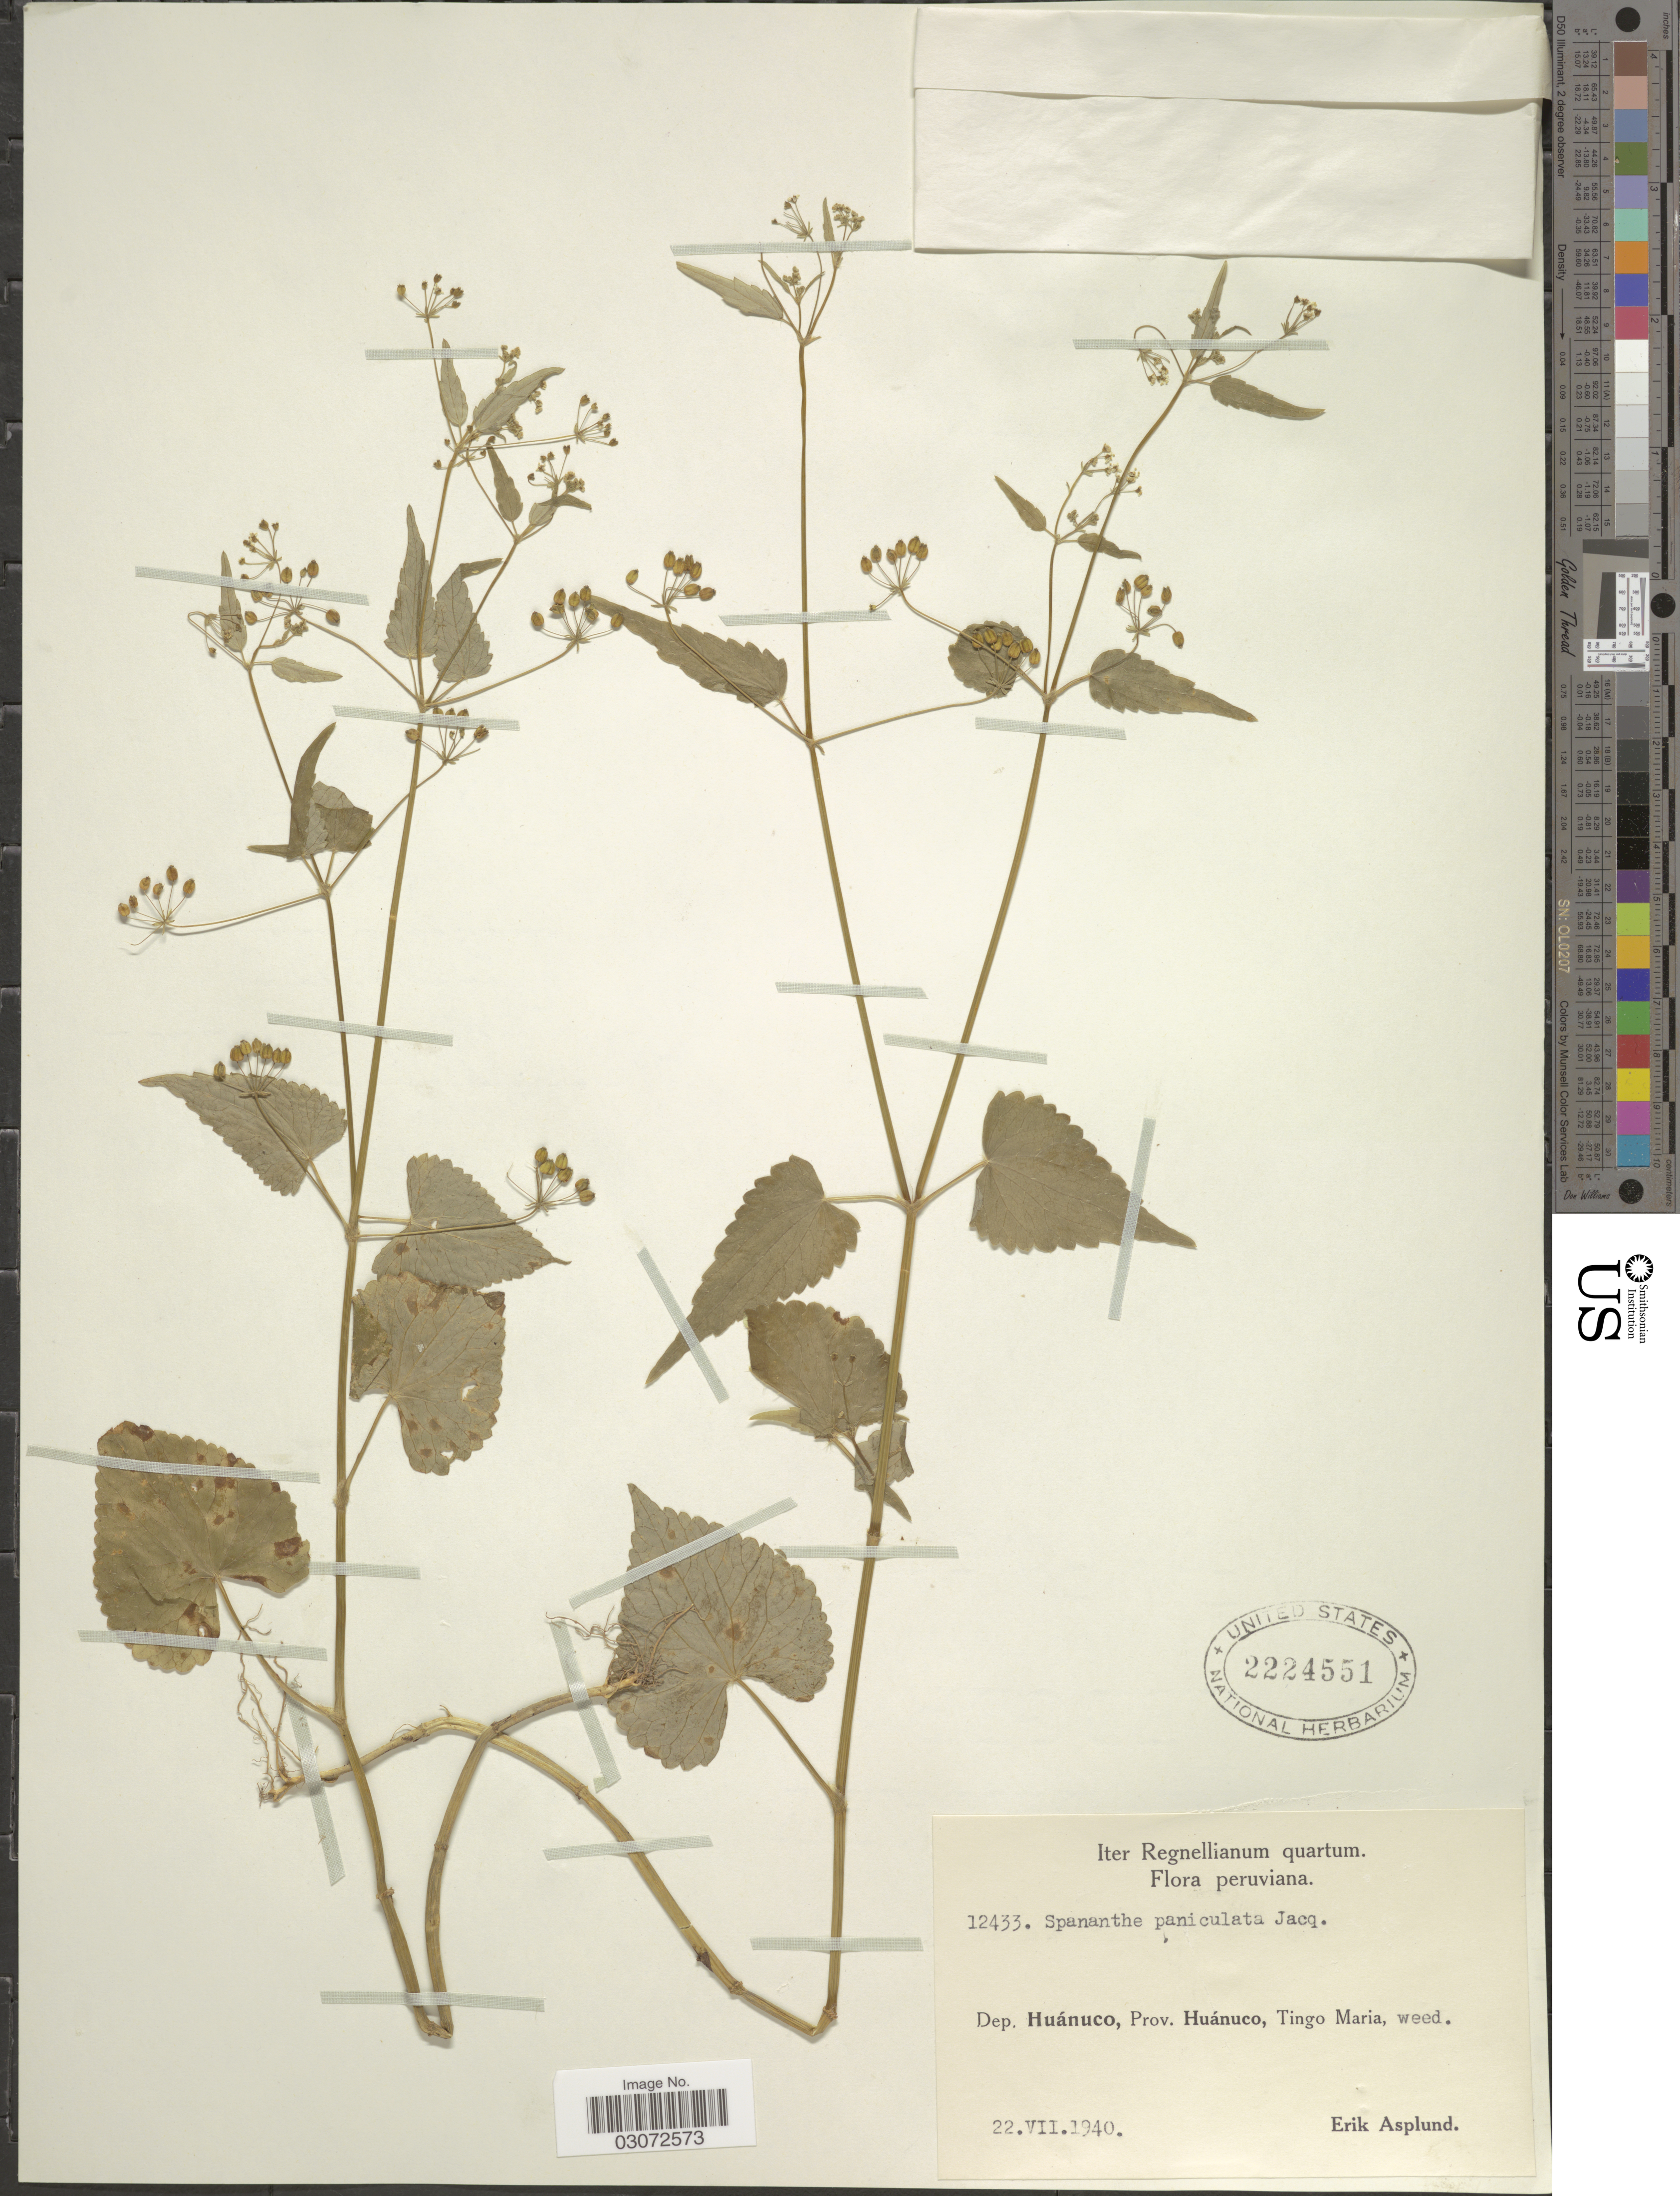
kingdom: Plantae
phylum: Tracheophyta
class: Magnoliopsida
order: Apiales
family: Apiaceae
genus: Spananthe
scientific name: Spananthe paniculata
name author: Jacq.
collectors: E. Asplund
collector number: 12433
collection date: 1940-07-22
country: Peru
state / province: Huánuco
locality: Dep. Huánuco. Tingo Maria.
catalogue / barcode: US 2224551